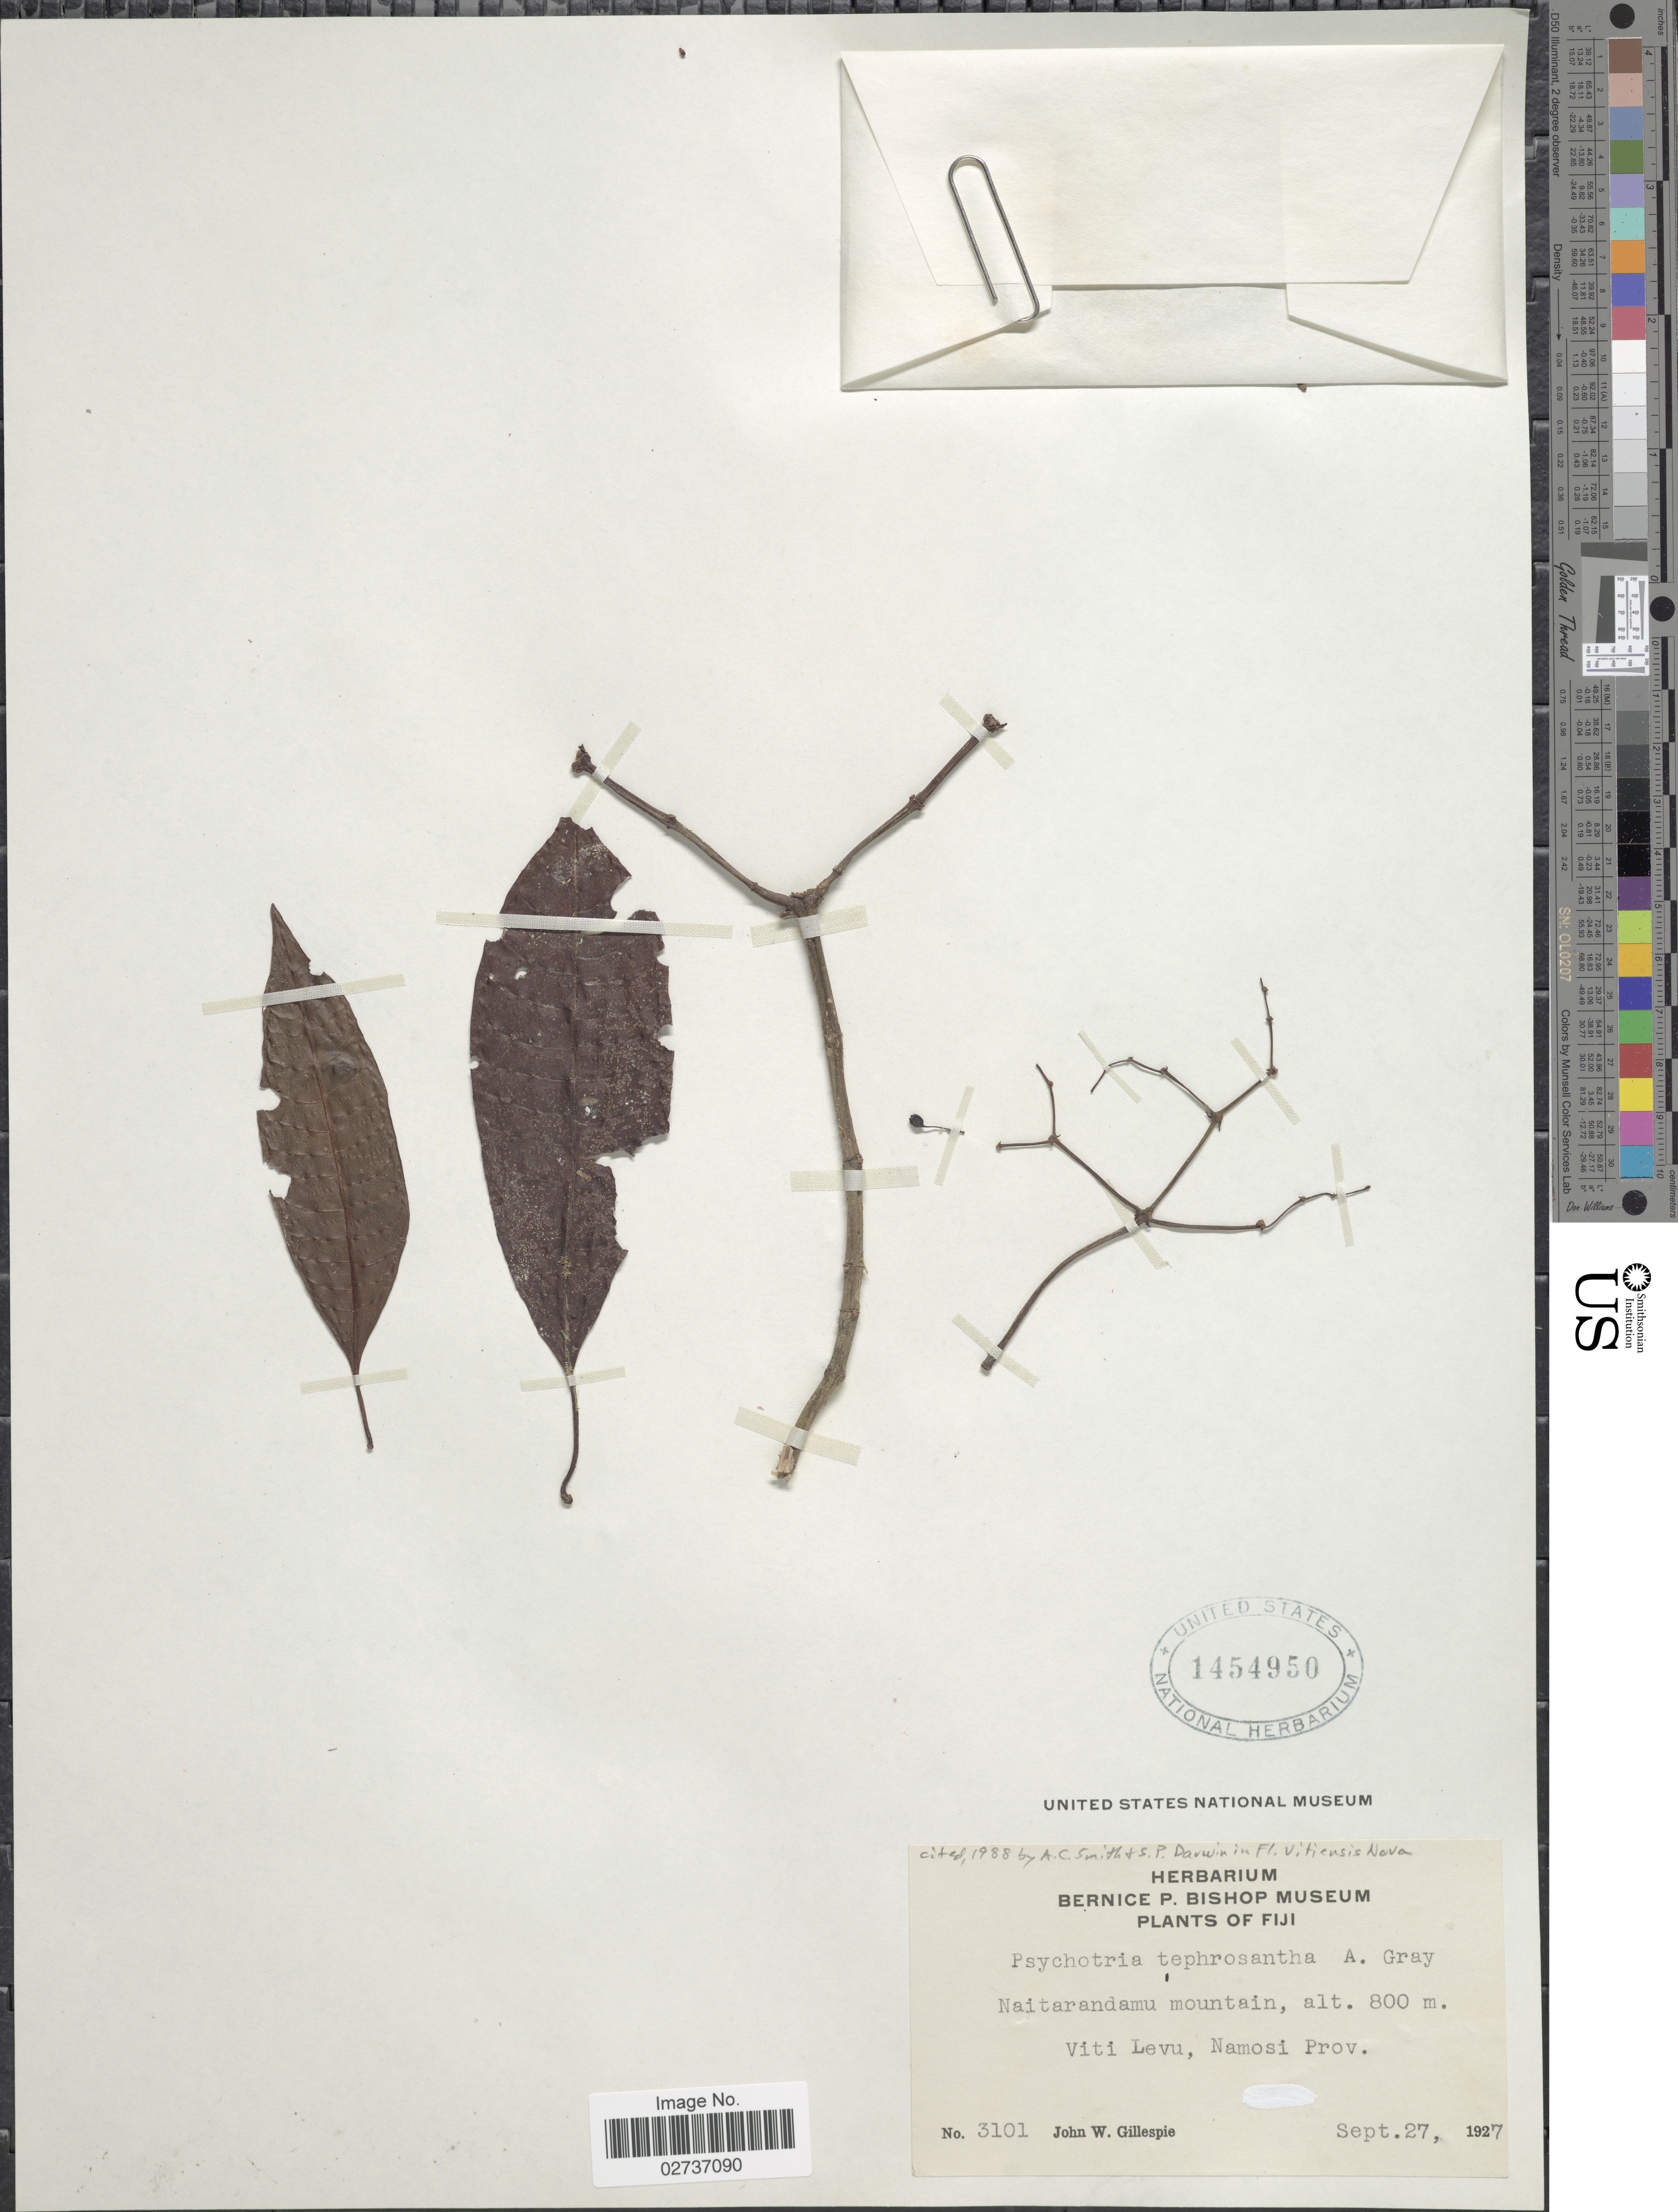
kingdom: Plantae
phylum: Tracheophyta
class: Magnoliopsida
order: Gentianales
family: Rubiaceae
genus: Psychotria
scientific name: Psychotria tephrosantha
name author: A. Gray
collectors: J. W. Gillespie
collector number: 3101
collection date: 1927-09-27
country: Fiji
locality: Naitarandamu mountain. Viti Levu, Namosi Prov.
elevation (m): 800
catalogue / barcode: US 1454950